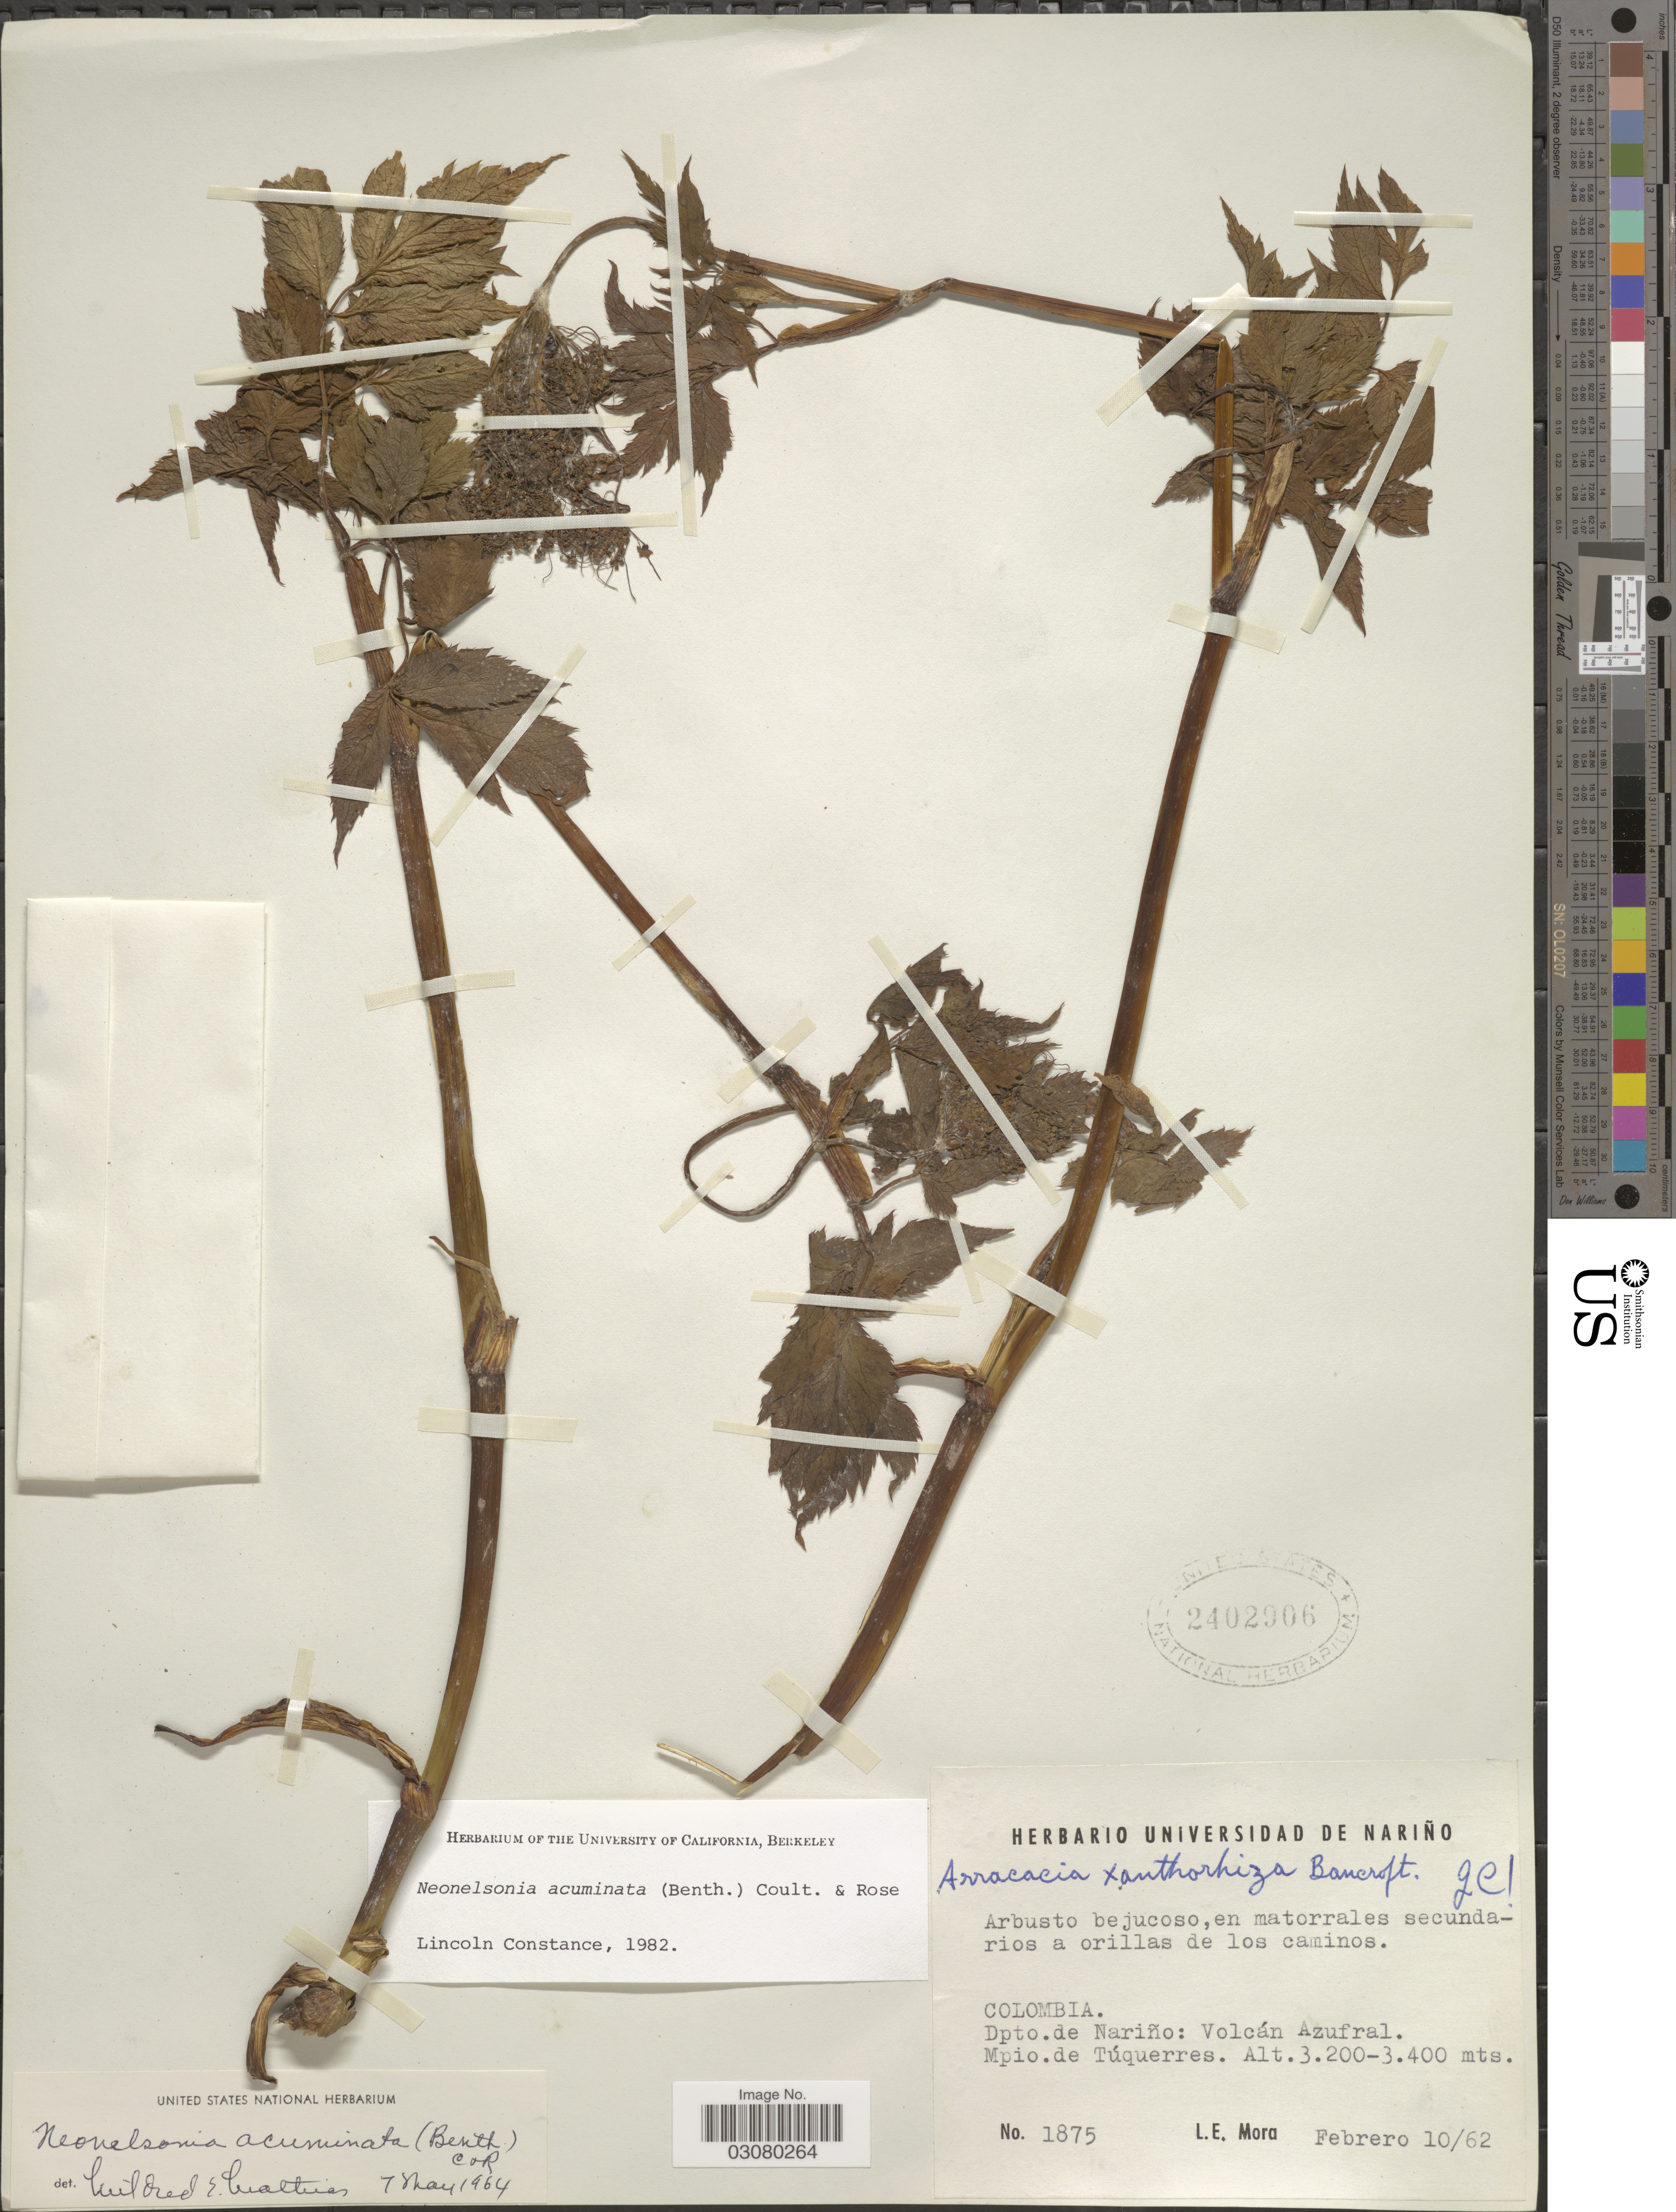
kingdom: Plantae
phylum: Tracheophyta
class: Magnoliopsida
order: Apiales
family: Apiaceae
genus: Neonelsonia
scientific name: Neonelsonia acuminata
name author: (Benth.) J.M. Coult. & Rose ex Drude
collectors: L. Mora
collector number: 1875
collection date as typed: Transcribed d/m/y: 10/2/62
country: Colombia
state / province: Nariño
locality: Dpto. de Nariño: Volcán Azufral. Mpio. de Túquerres.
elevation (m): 3200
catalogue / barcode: US 2402906